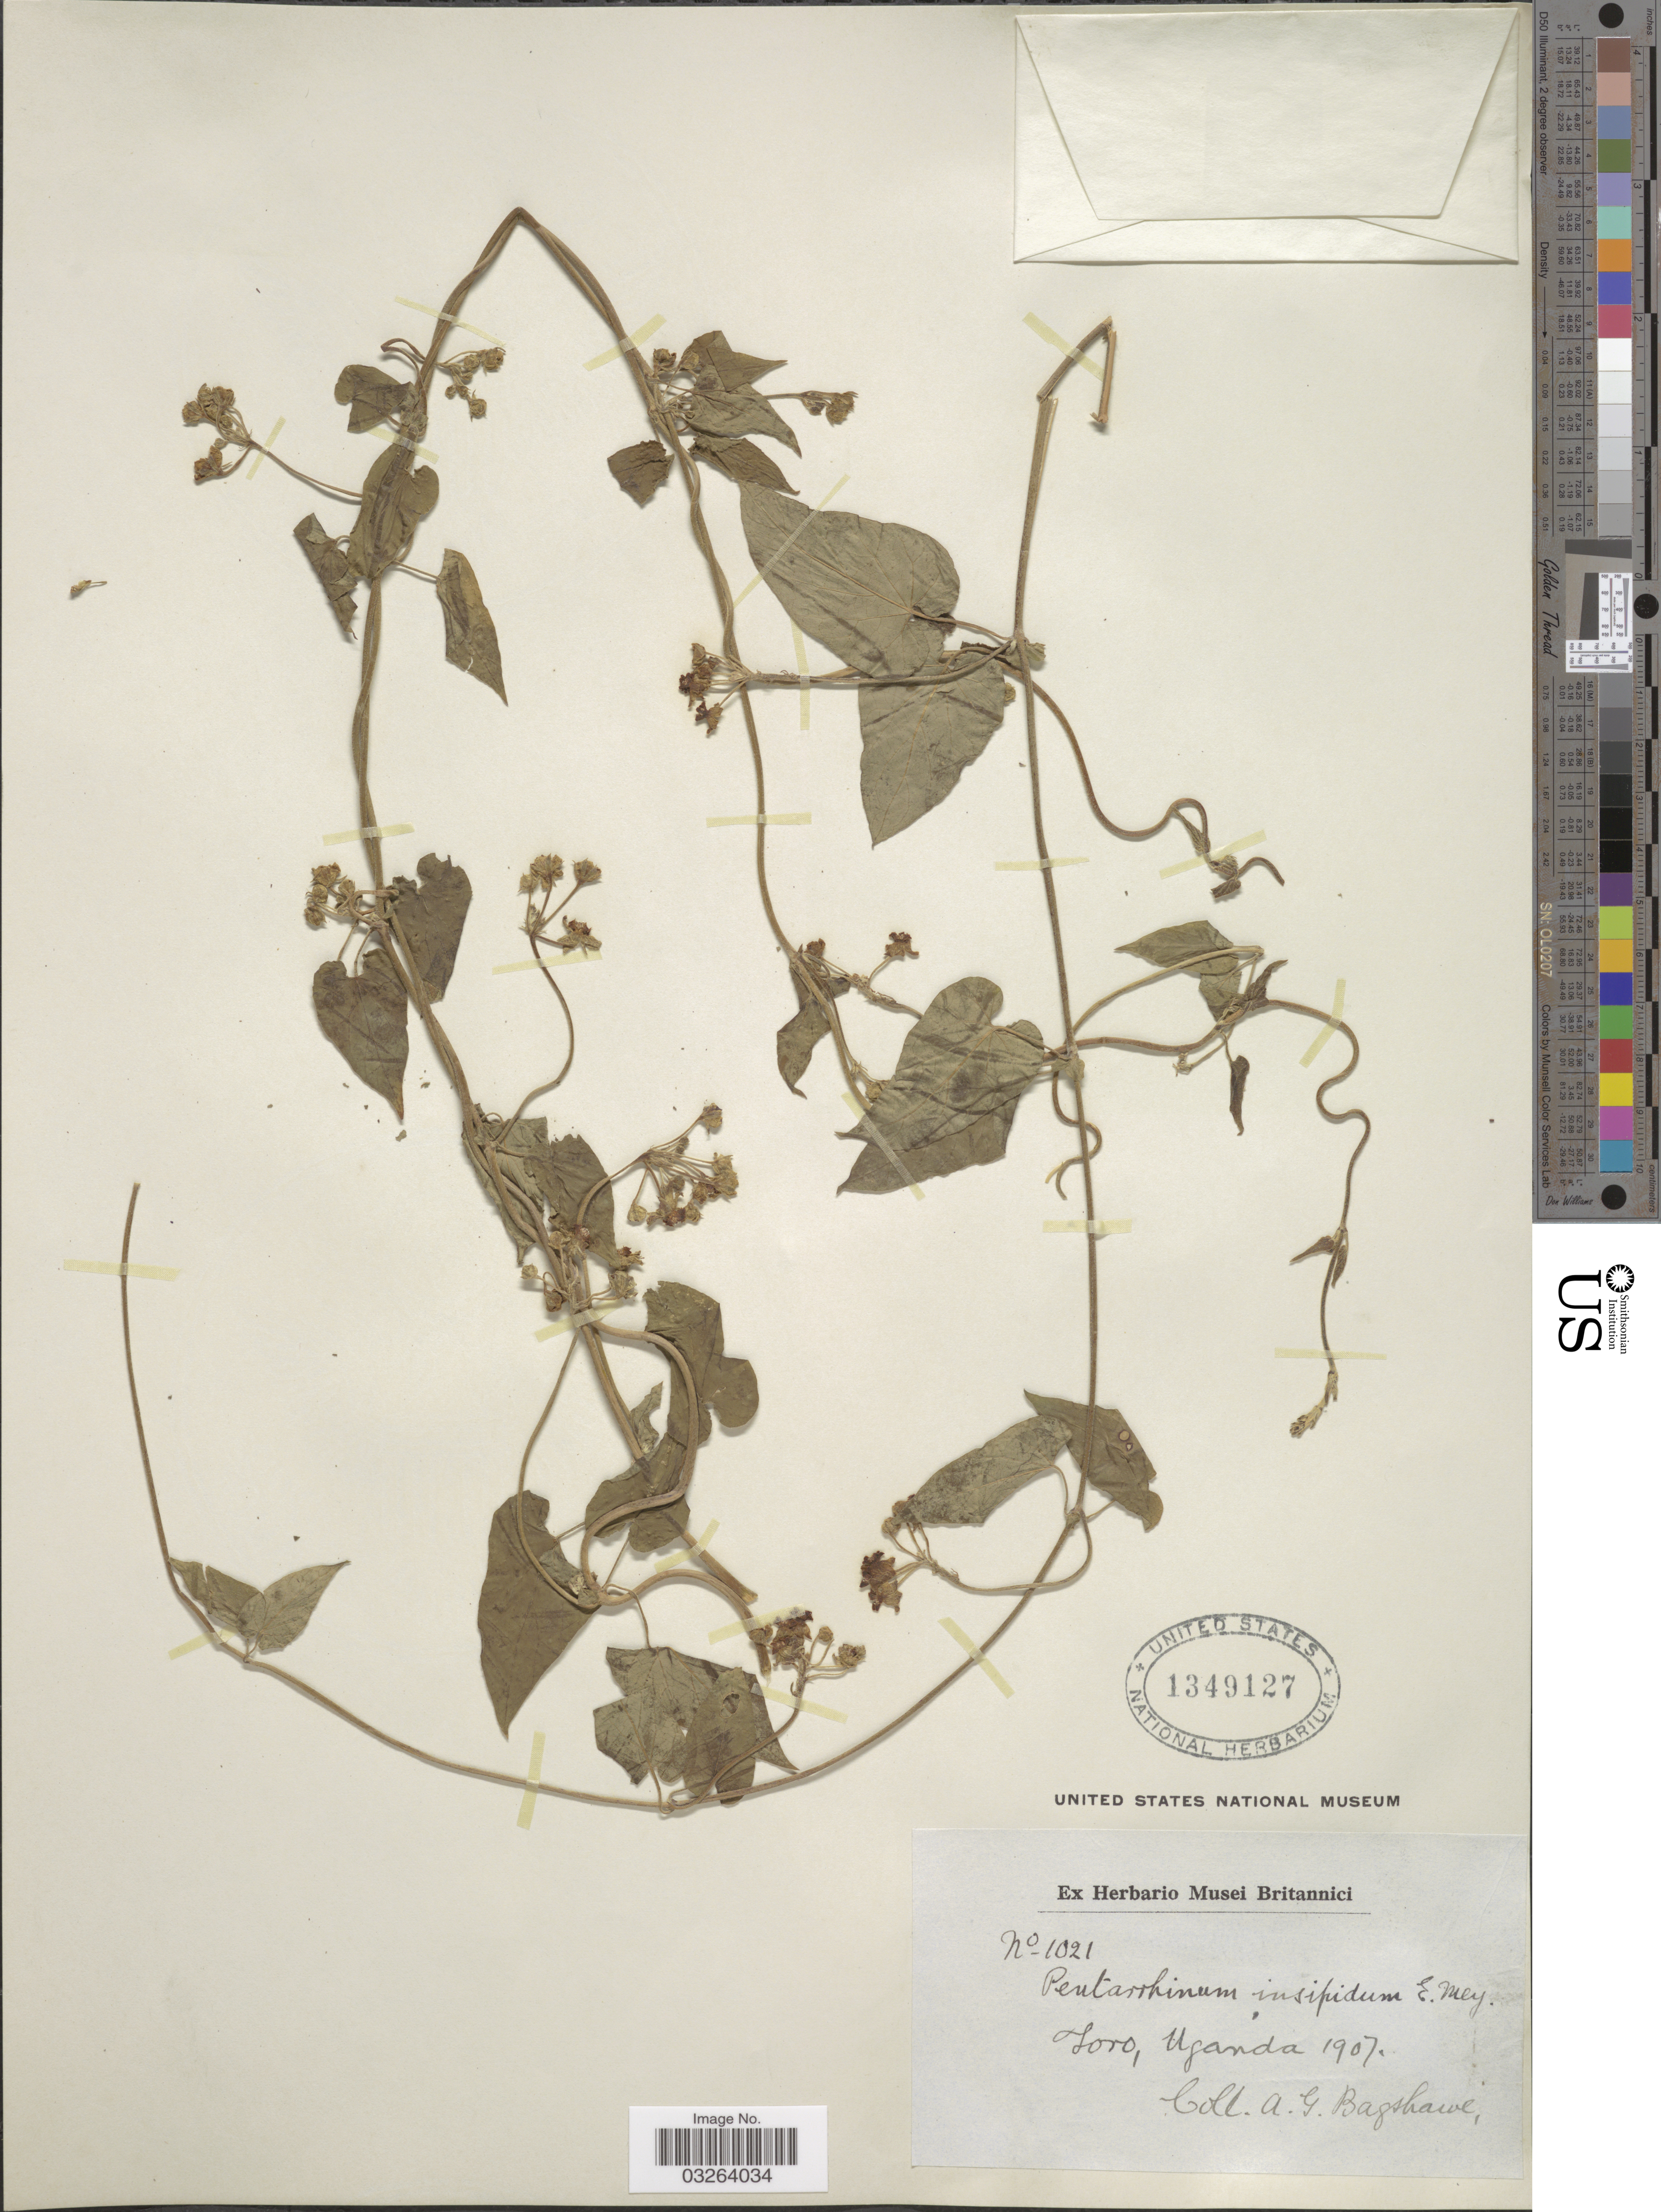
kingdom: Plantae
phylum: Tracheophyta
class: Magnoliopsida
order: Gentianales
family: Apocynaceae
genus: Pentarrhinum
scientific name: Pentarrhinum insipidum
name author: E. Mey.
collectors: A. Bagshawe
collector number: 1021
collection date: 1907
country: Uganda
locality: Toro.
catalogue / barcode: US 1349127